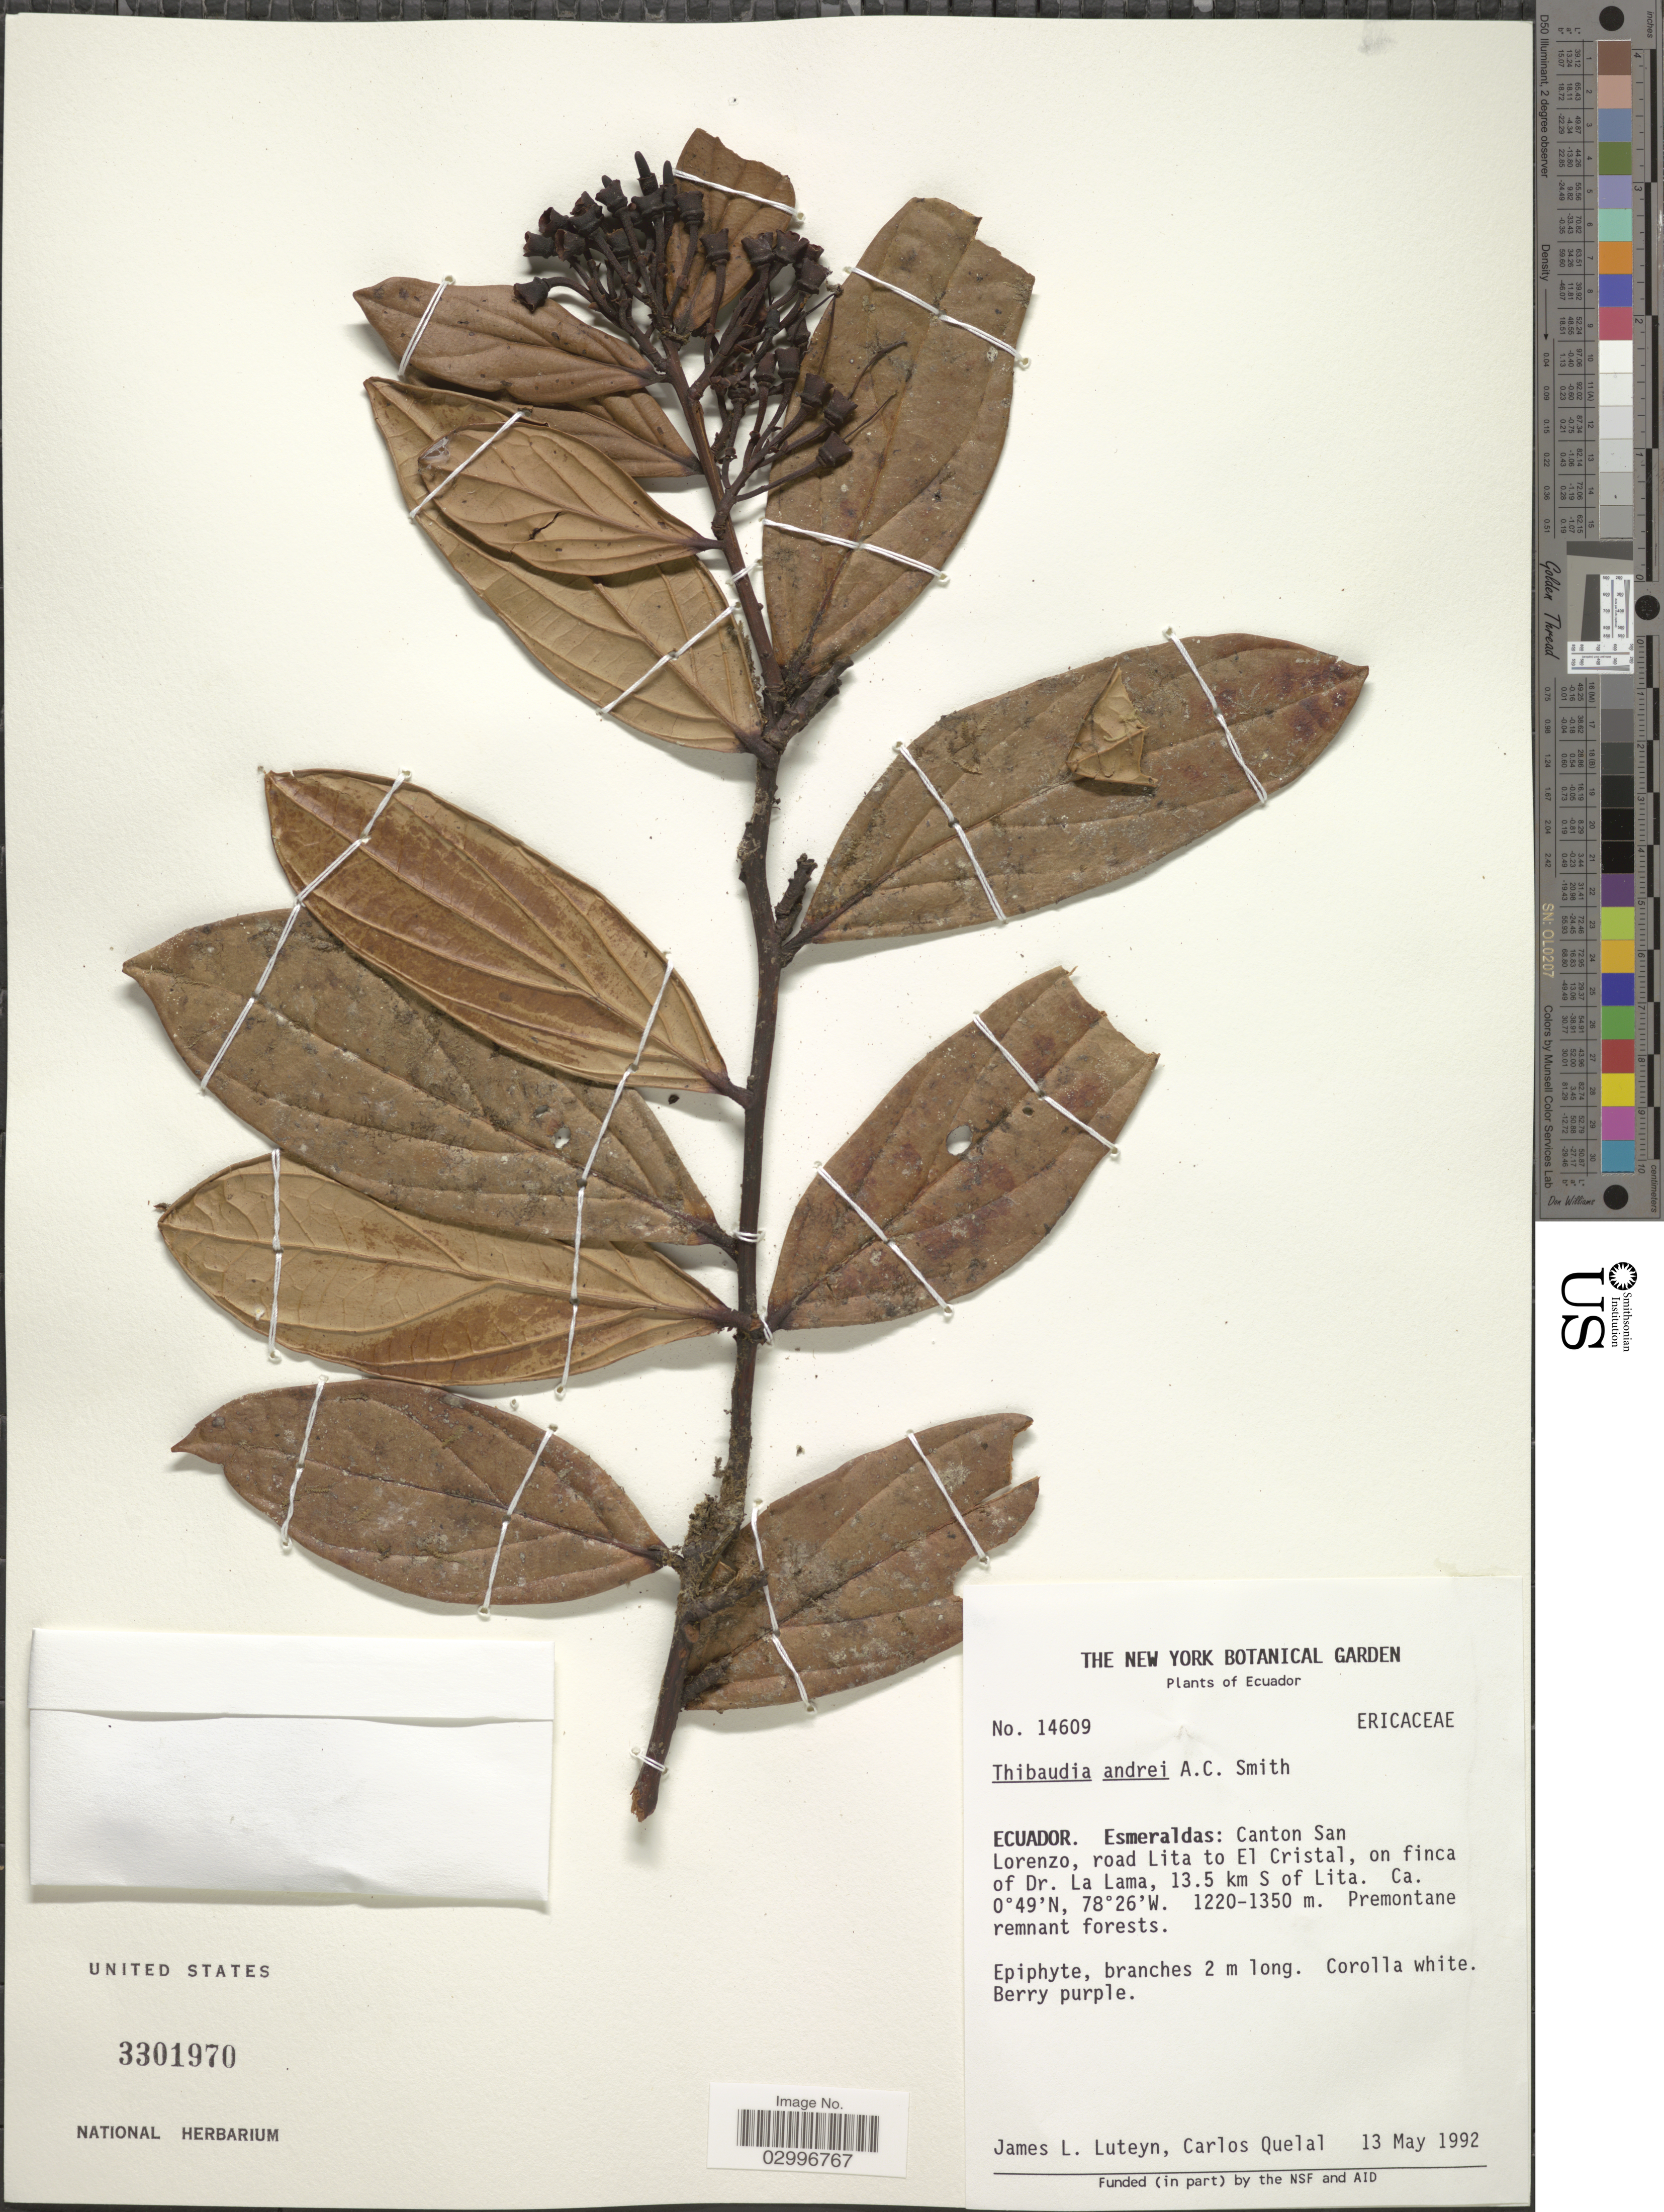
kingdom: Plantae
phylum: Tracheophyta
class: Magnoliopsida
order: Ericales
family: Ericaceae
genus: Thibaudia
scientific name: Thibaudia andrei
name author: A.C. Sm.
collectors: J. Luteyn & C. Quelal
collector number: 14609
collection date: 1992-05-13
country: Ecuador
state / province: Esmeraldas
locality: Canton San Lorenzo, road Lita to El Cristal, on finca of Dr. La Lama, 13.5 km S of Lita.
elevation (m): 1220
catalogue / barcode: US 3301970